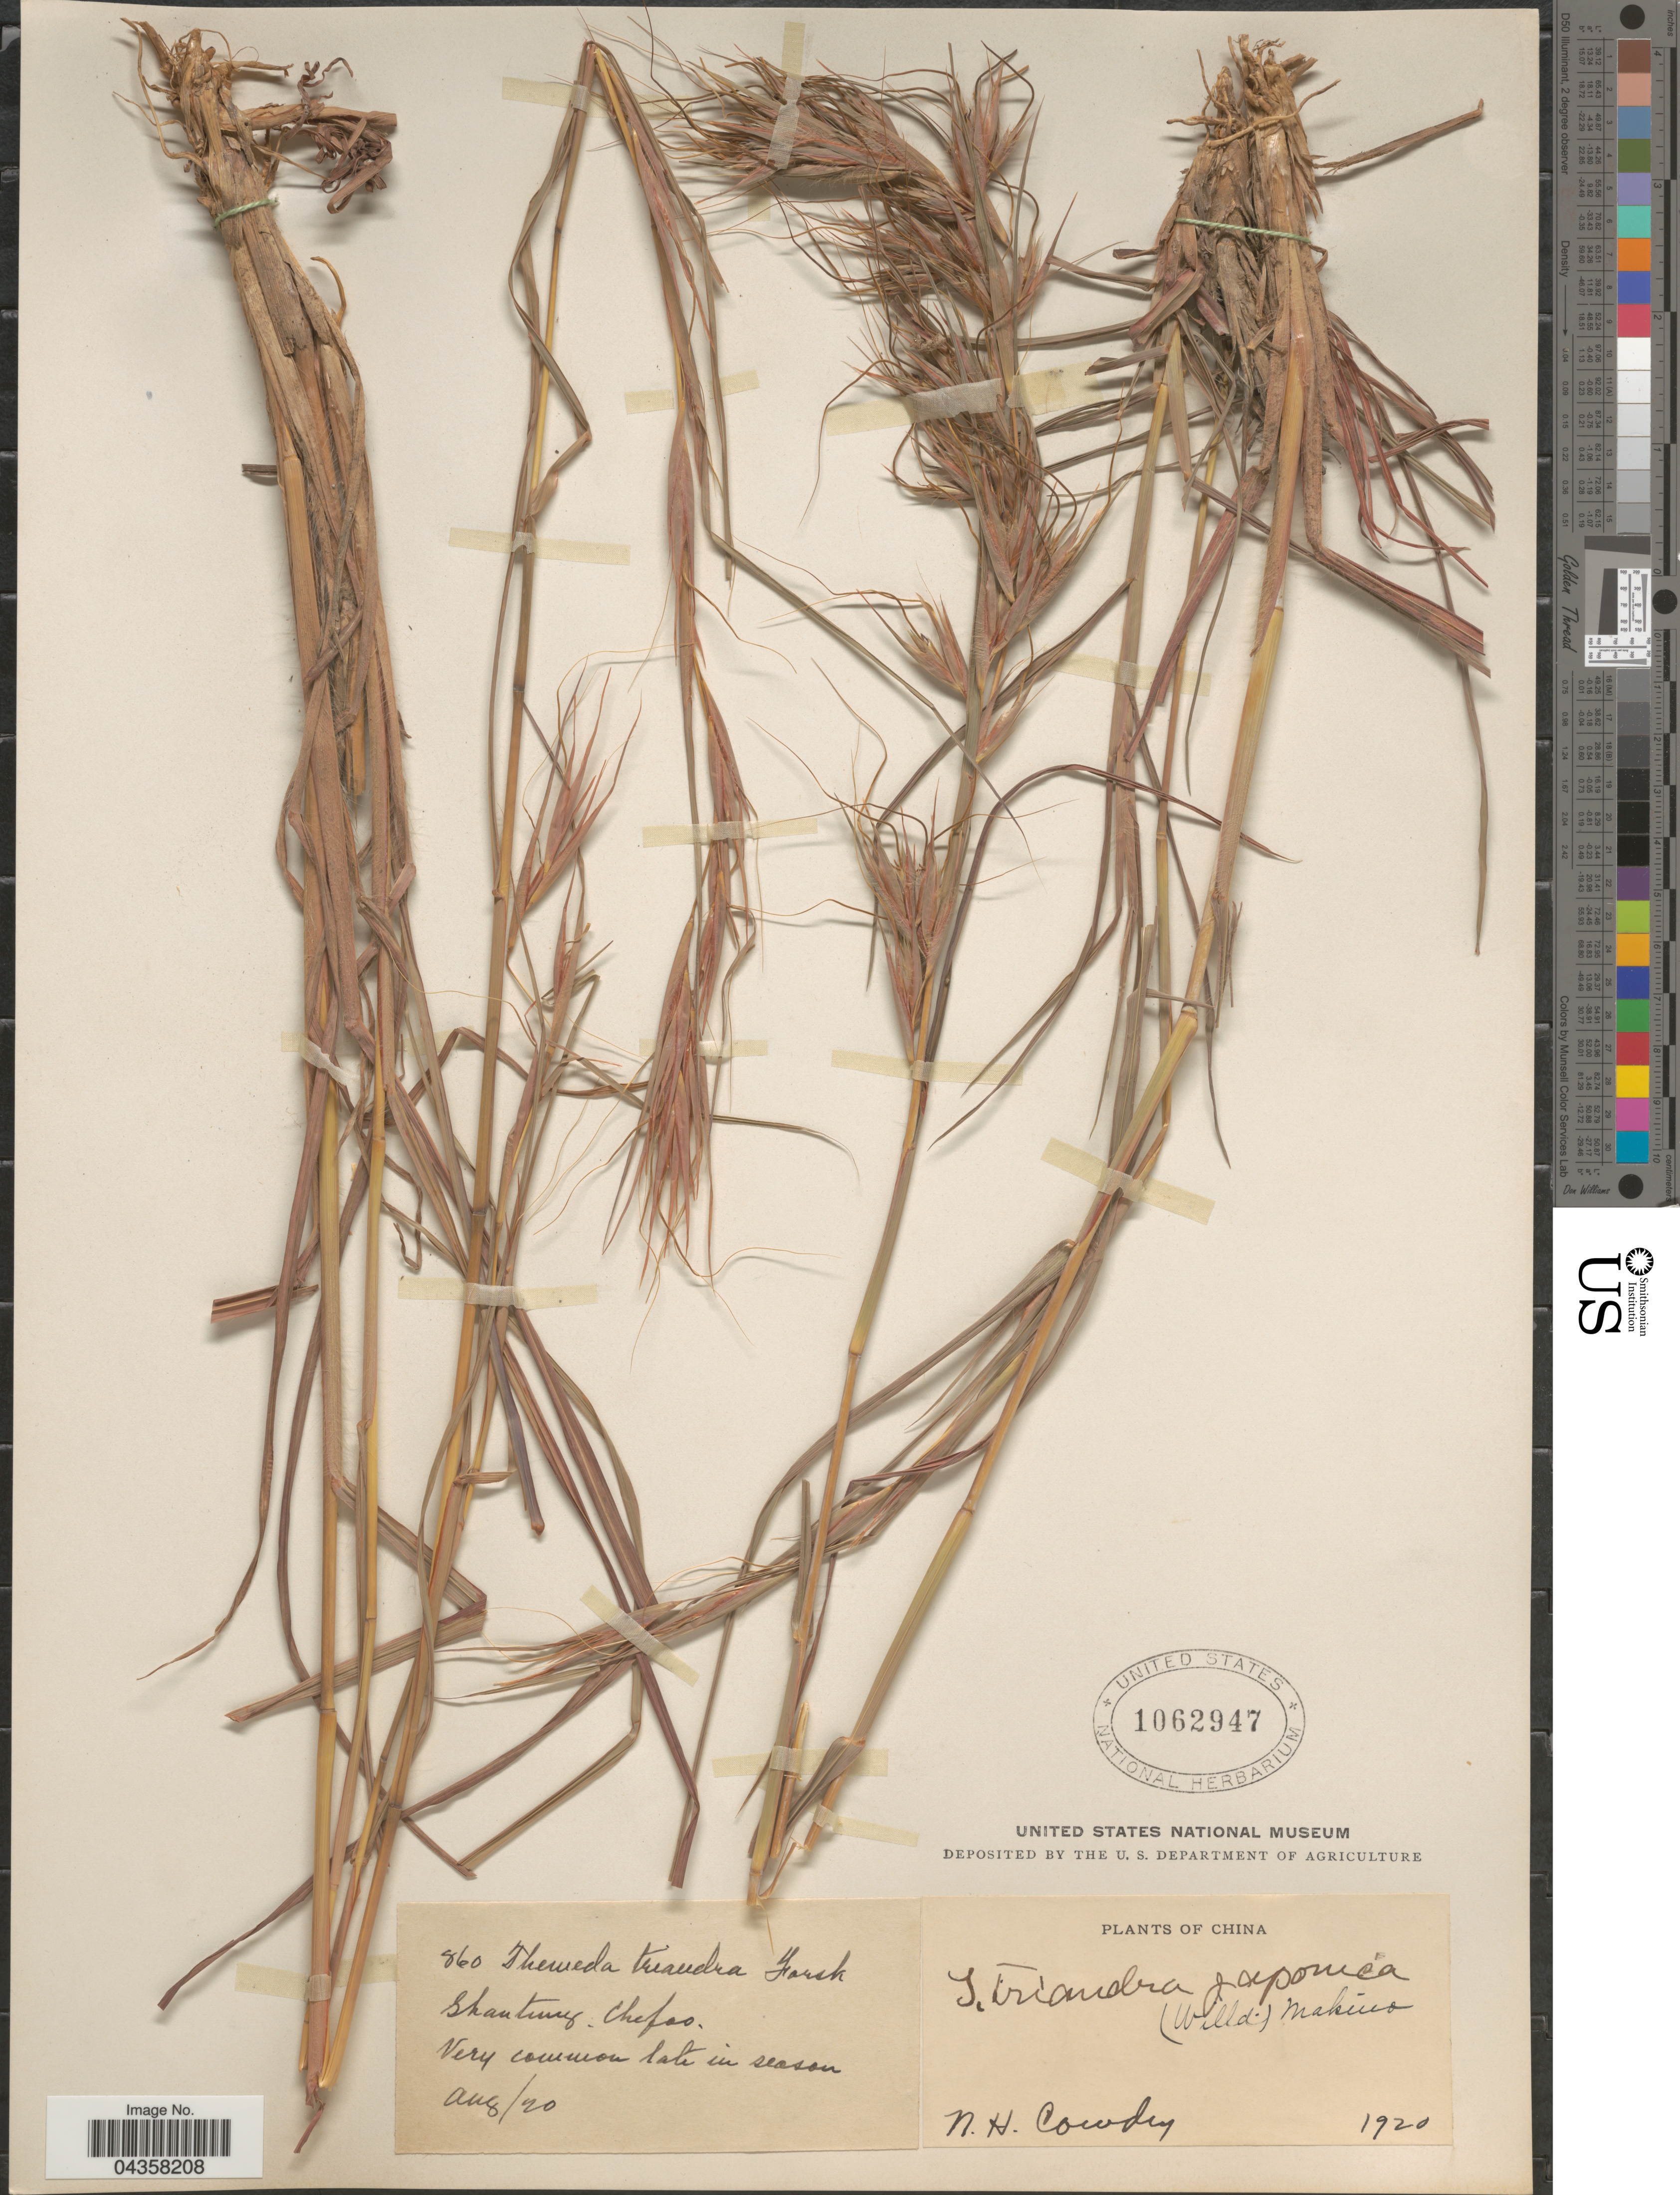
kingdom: Plantae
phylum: Tracheophyta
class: Liliopsida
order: Poales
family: Poaceae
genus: Themeda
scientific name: Themeda triandra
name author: Forssk.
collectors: N. H. Cowdry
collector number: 860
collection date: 1920-08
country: China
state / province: Shandong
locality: Shantung. Chefoo.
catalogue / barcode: US 1062947